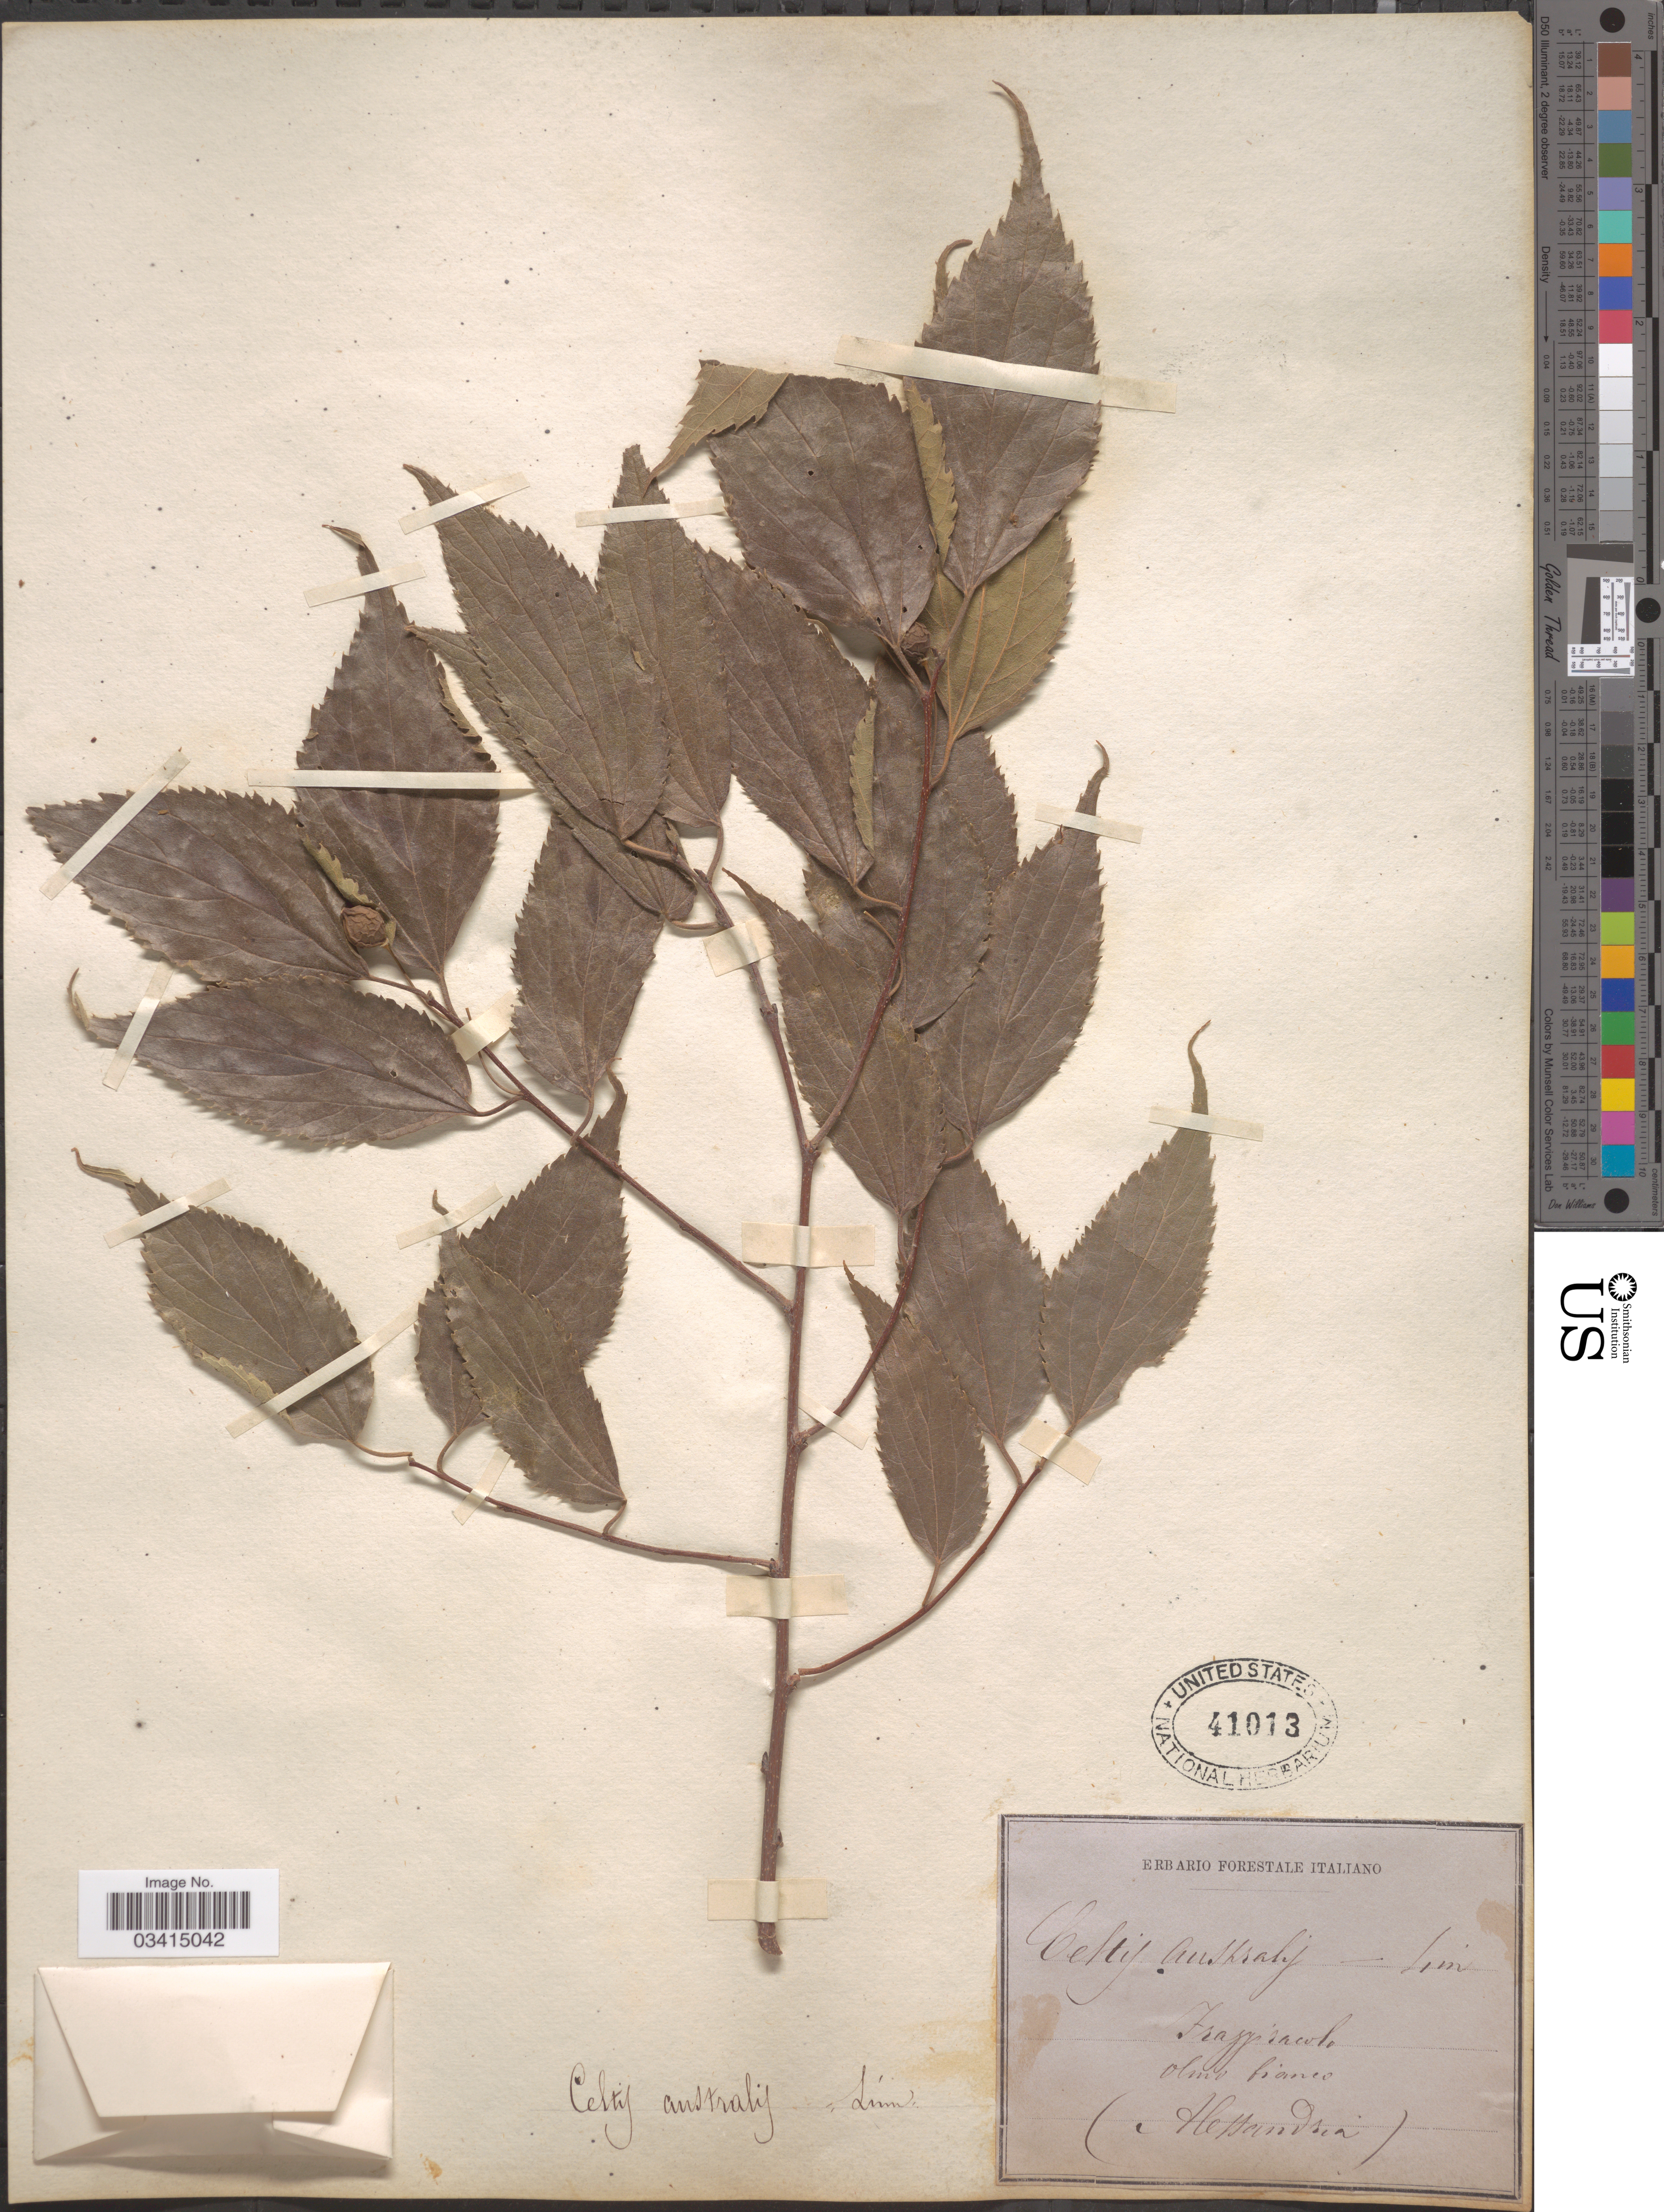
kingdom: Plantae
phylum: Tracheophyta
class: Magnoliopsida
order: Rosales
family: Cannabaceae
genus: Celtis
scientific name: Celtis australis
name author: L.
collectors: Ex herb. Forestale Italiano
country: Italy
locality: Fraggiacola [interpreted]. Olmo bianco. (Alessandria).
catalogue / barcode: US 41013